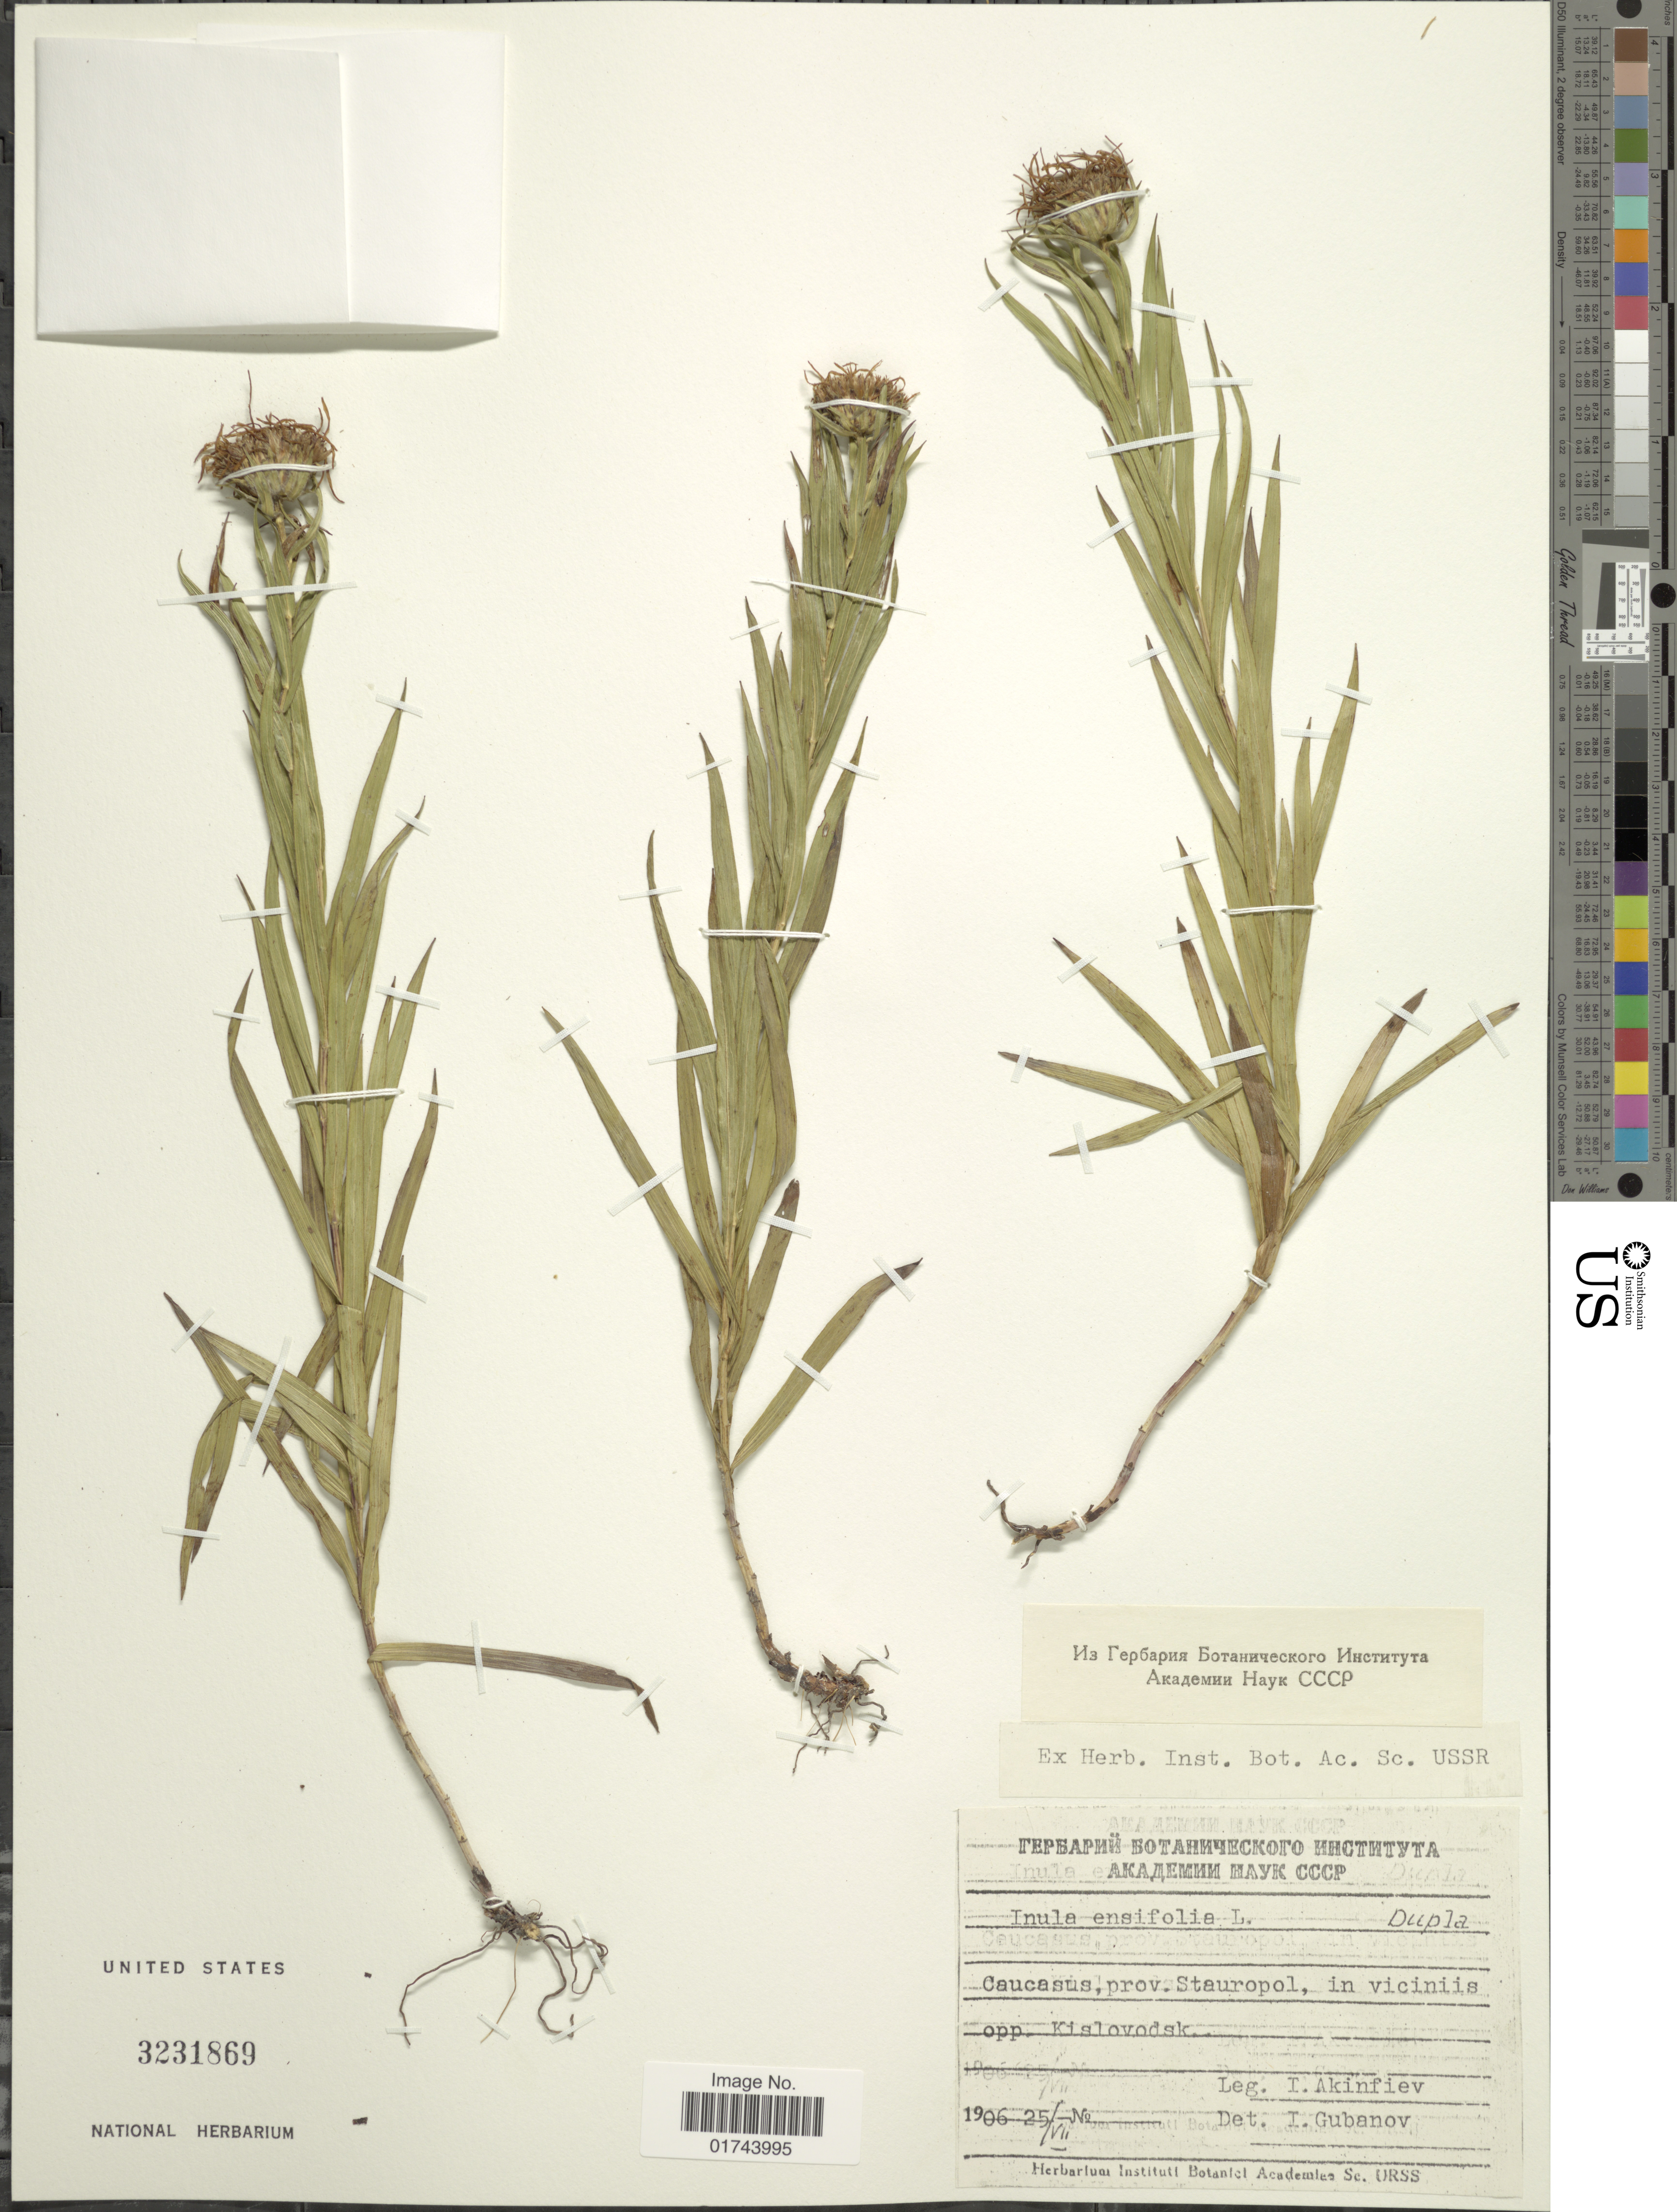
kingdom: Plantae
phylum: Tracheophyta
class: Magnoliopsida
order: Asterales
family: Asteraceae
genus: Inula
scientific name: Inula ensifolia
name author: L.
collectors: I. Akinfiev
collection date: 1906-07-25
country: Russian Federation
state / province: Stavropol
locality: Caucasus, prov. Stauropol, in viciniis, opp. Kislovodsk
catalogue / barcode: US 3231869